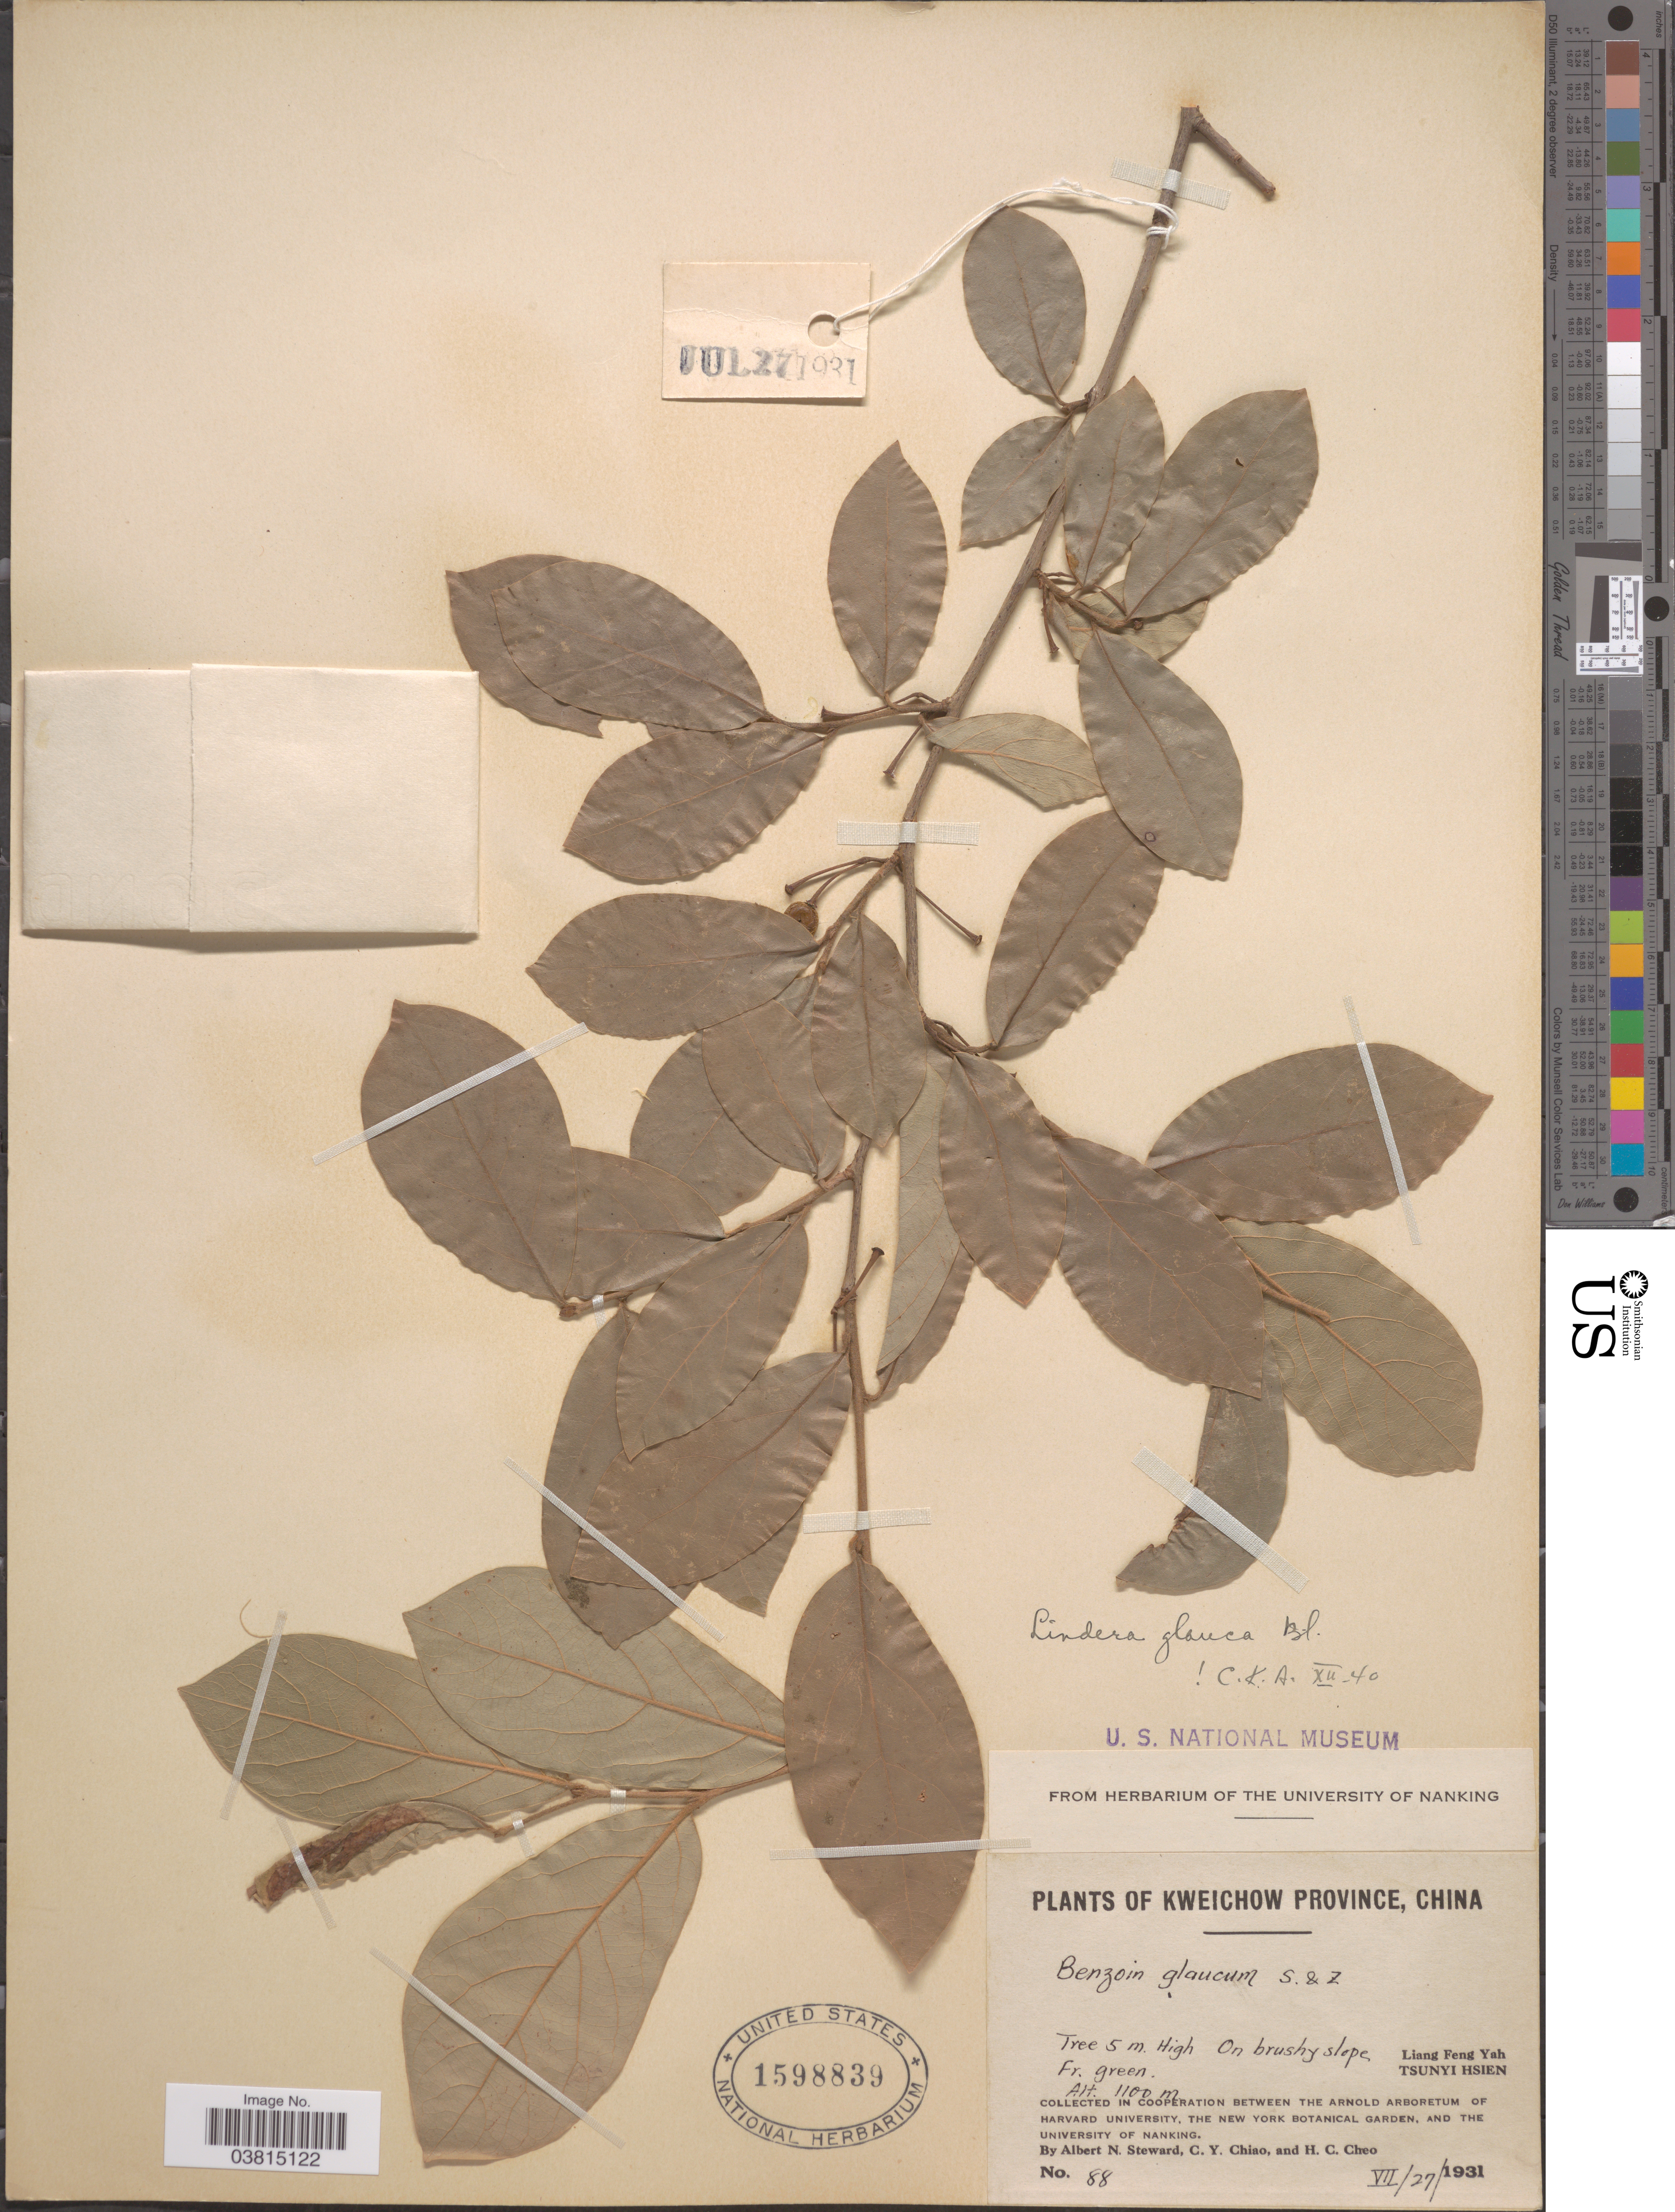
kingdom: Plantae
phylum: Tracheophyta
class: Magnoliopsida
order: Laurales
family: Lauraceae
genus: Lindera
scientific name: Lindera glauca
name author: (Siebold & Zucc.) Blume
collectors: A. N. Steward, C. Y. Chiao & H. Cheo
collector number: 88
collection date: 1931-07-27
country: China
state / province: Guizhou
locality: Kweichow Province. Liang Feng Yah. Tsunyi Hsien.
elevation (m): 1100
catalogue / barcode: US 1598839